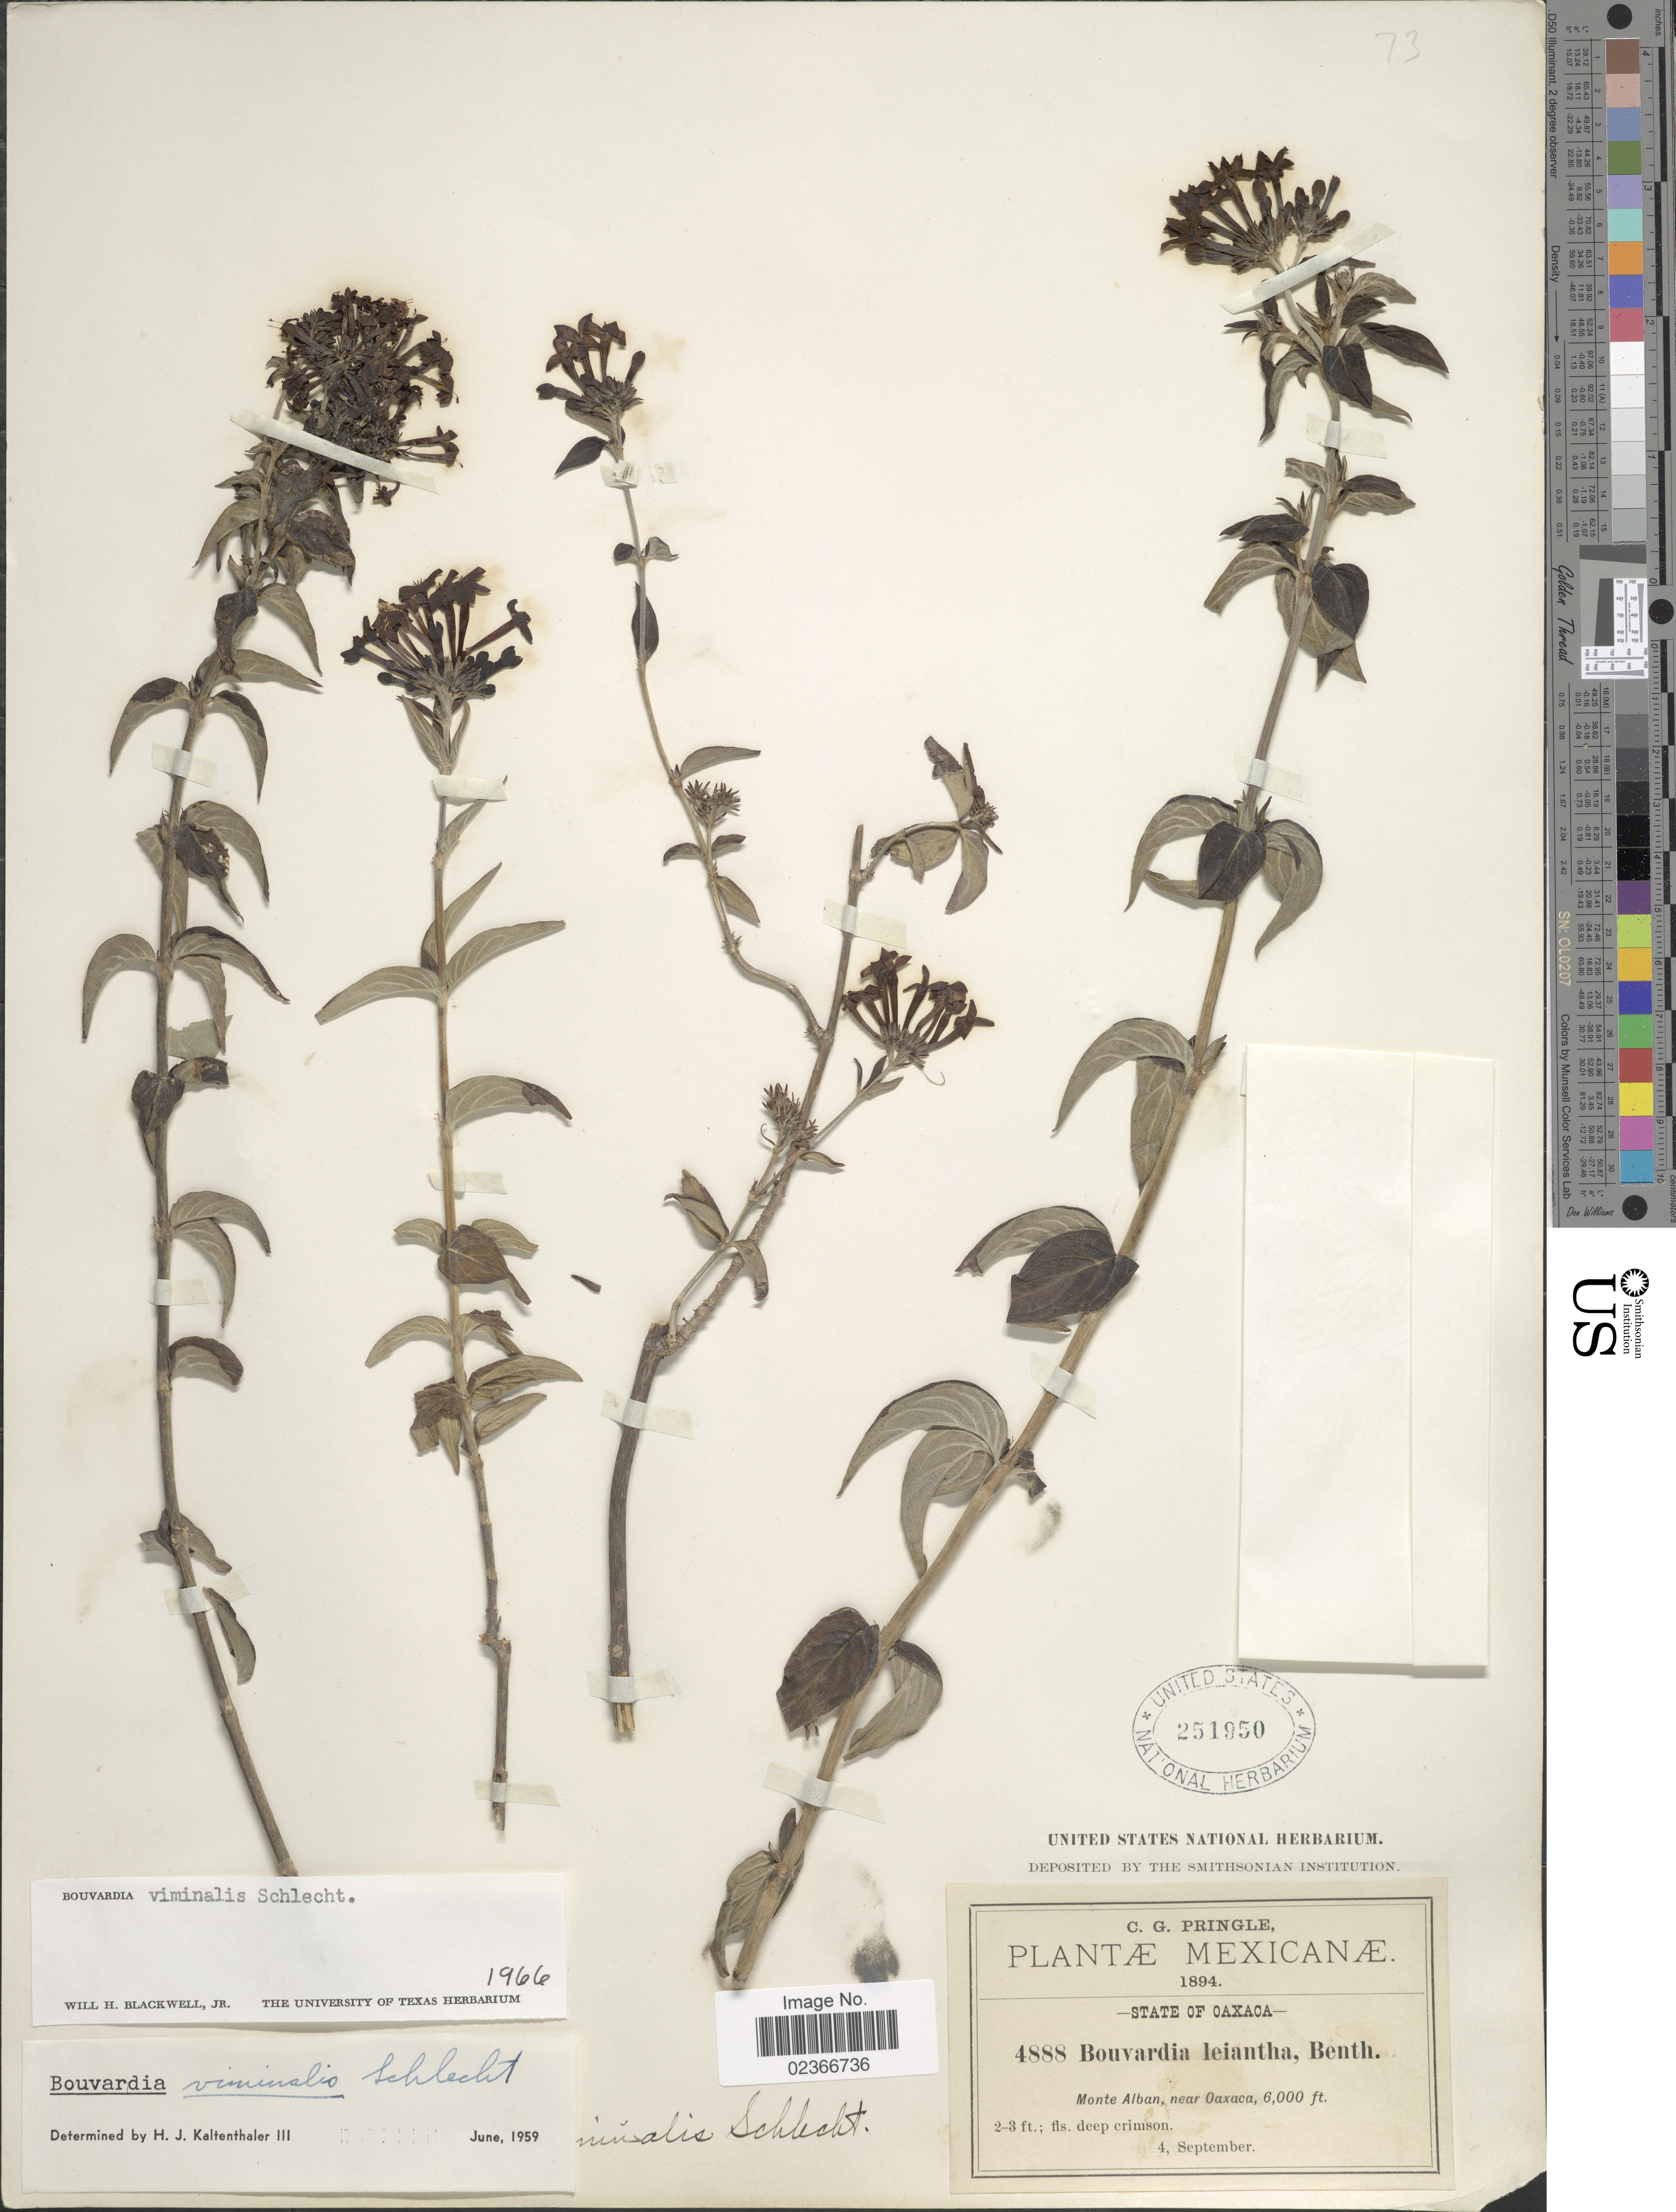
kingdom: Plantae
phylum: Tracheophyta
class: Magnoliopsida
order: Gentianales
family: Rubiaceae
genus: Bouvardia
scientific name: Bouvardia viminalis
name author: Schltdl.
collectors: C. G. Pringle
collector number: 4888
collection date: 1894-09-04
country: Mexico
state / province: Oaxaca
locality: Monte Alban, near Oaxaca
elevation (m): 1829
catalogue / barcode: US 251950